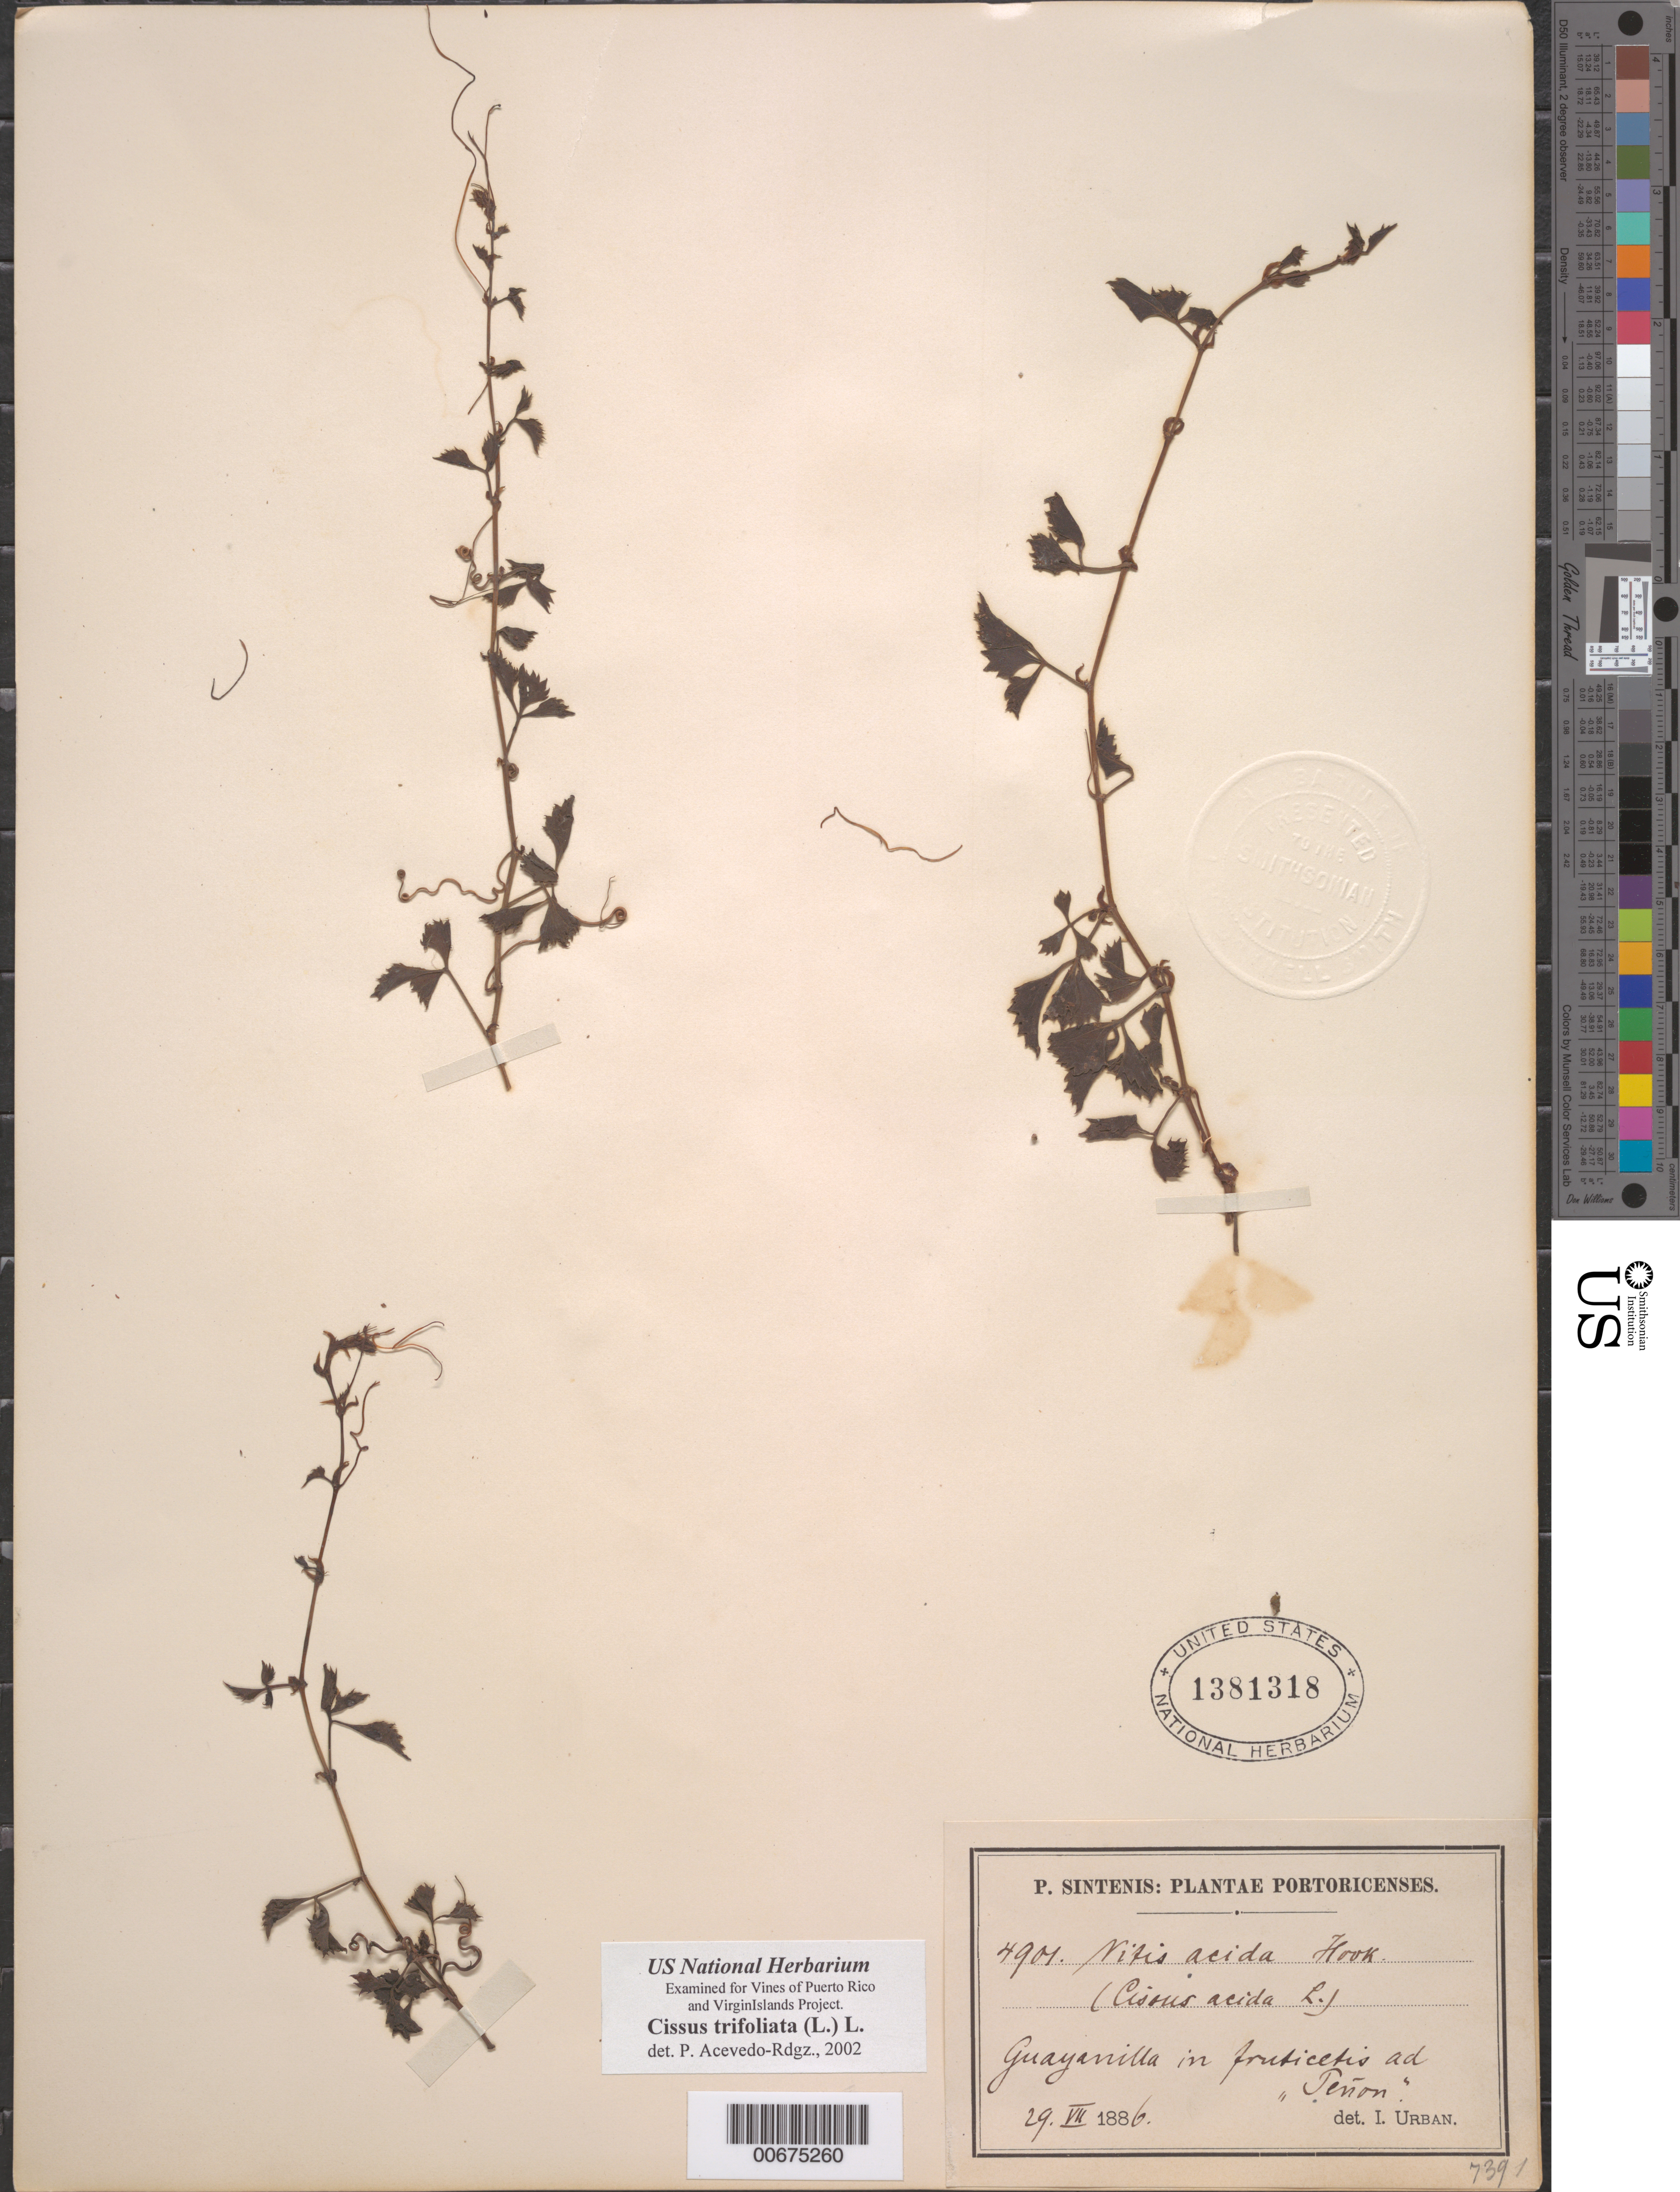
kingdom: Plantae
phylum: Tracheophyta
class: Magnoliopsida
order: Vitales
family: Vitaceae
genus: Cissus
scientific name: Cissus trifoliata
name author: (L.) L.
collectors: P. Sintenis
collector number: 4901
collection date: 1886-07-29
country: Puerto Rico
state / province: Guayanilla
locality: Ad "Teñon".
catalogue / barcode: US 1381318